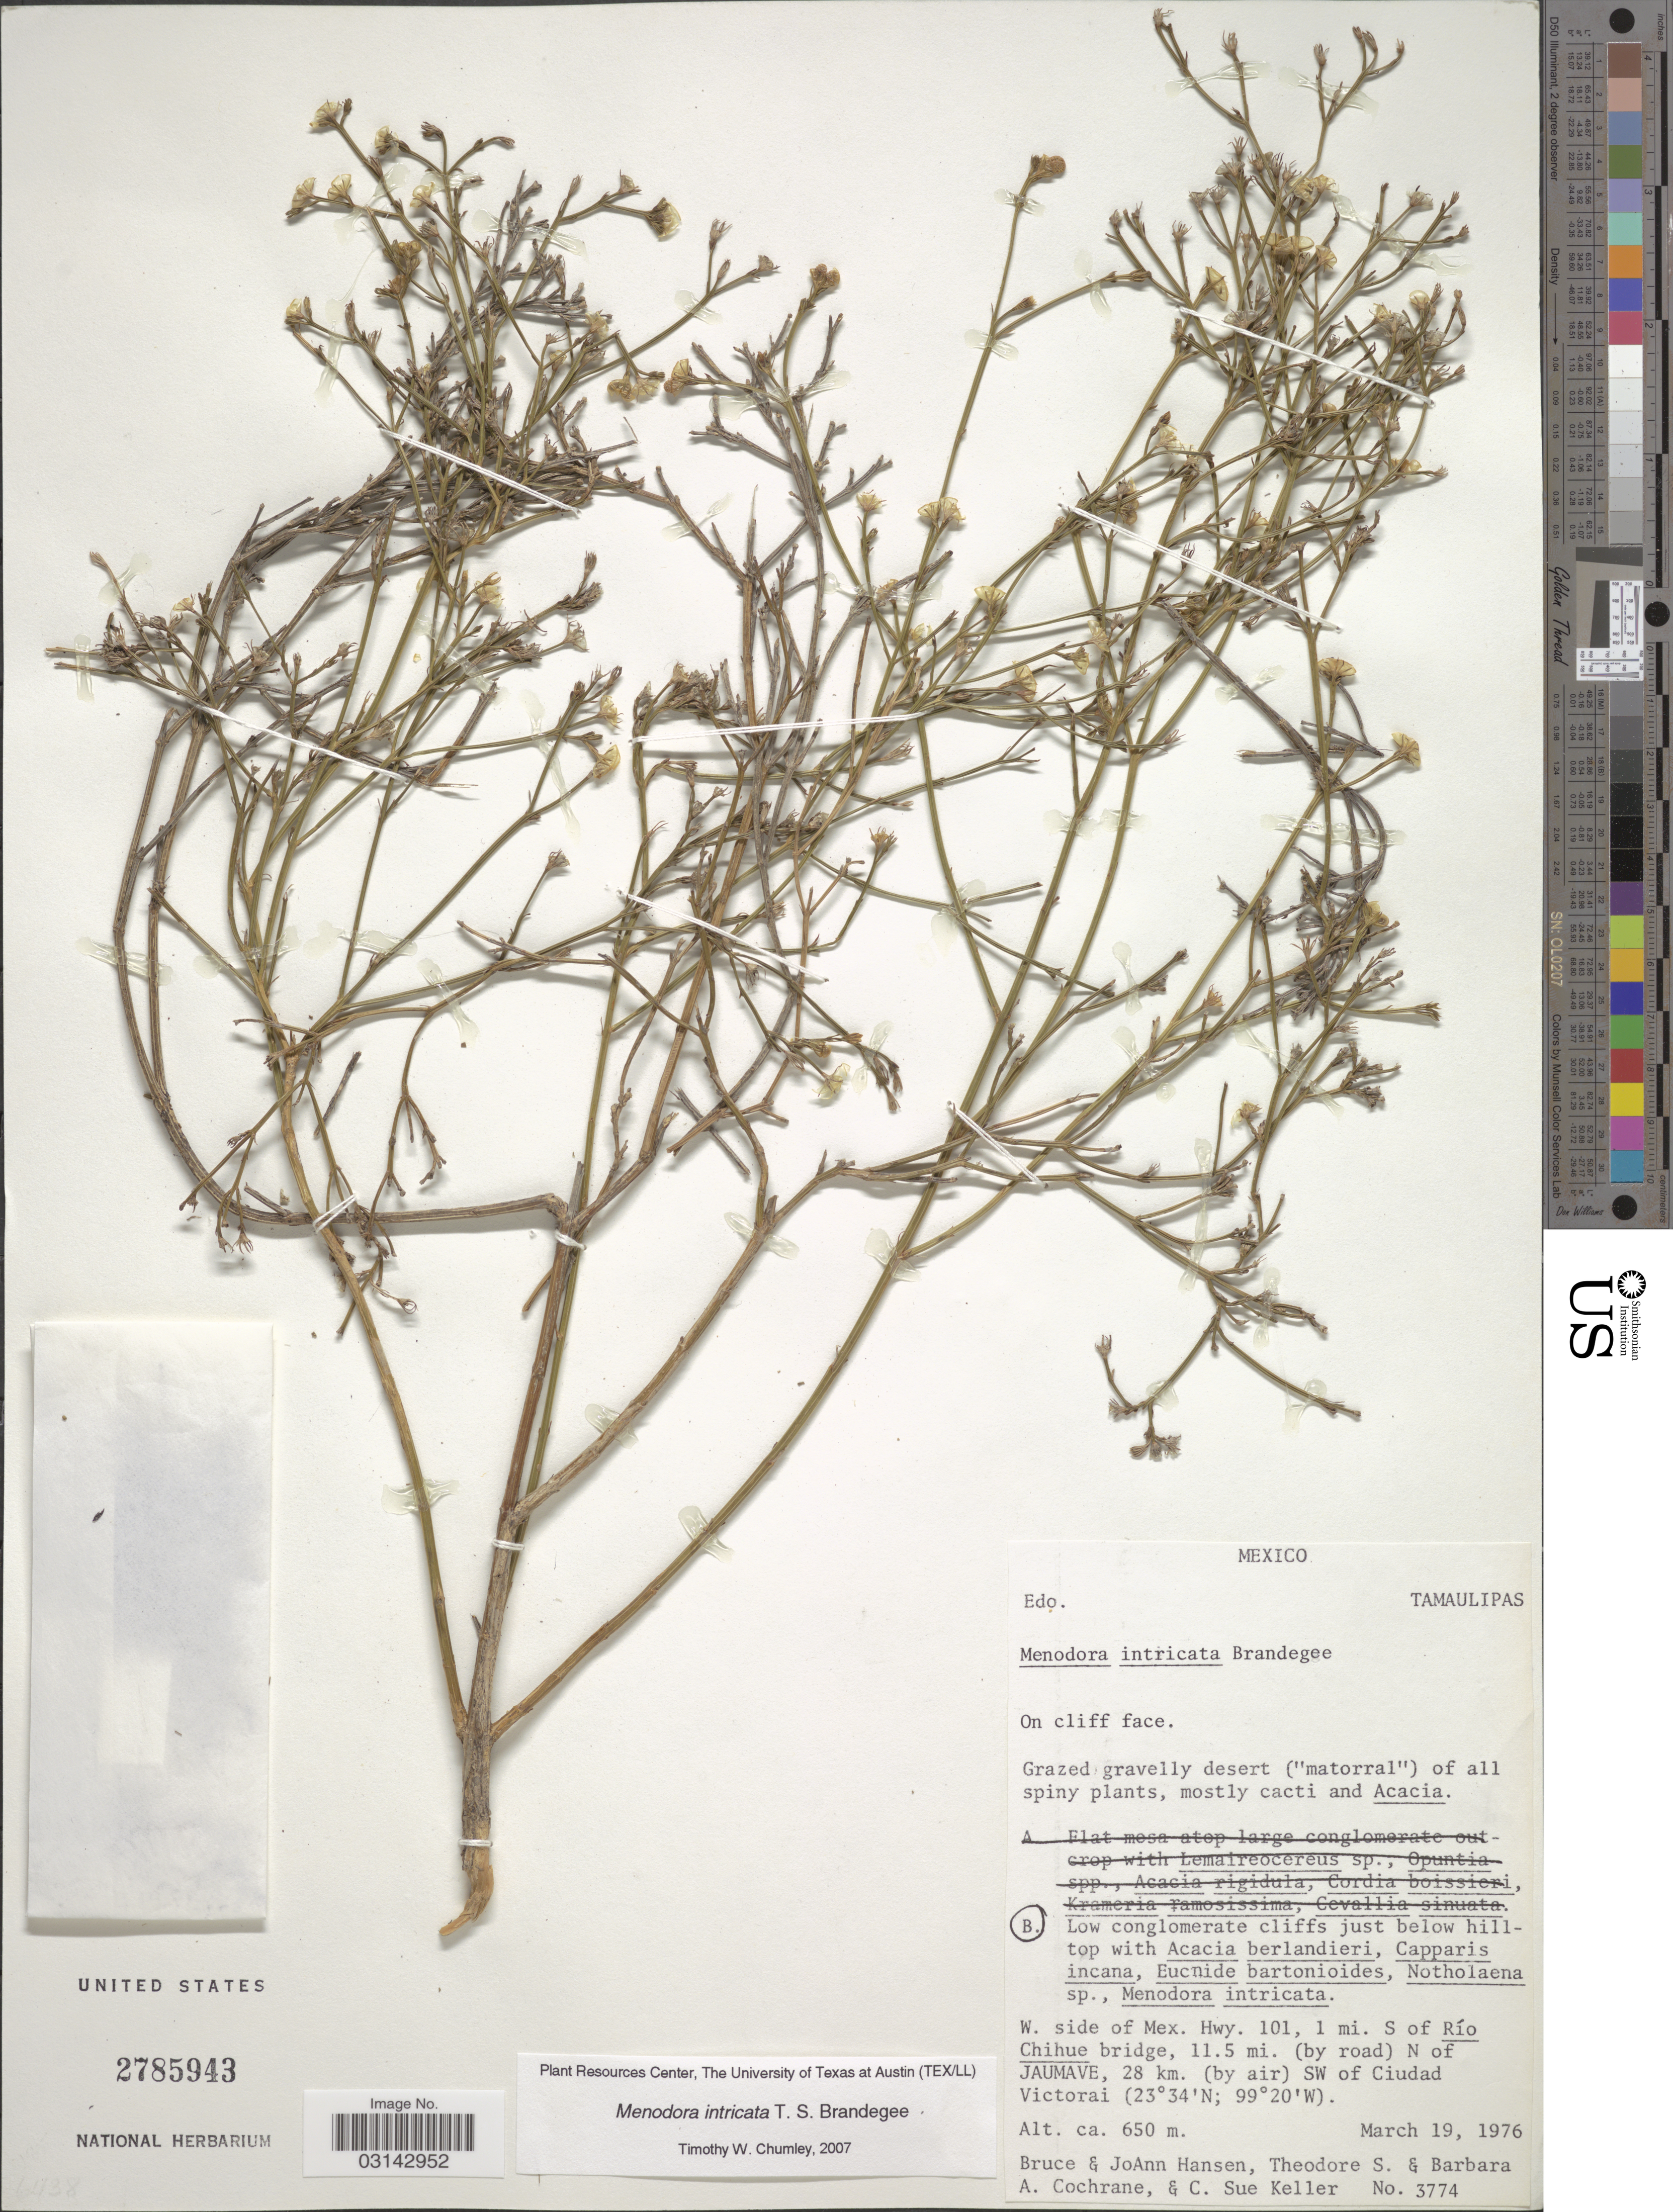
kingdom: Plantae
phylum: Tracheophyta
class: Magnoliopsida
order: Lamiales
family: Oleaceae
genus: Menodora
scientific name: Menodora intricata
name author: Brandegee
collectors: J. Hansen, T. S. Cochrane, B. Cochrane & C. Keller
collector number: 3774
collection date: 1976-03-19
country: Mexico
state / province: Tamaulipas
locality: W. side of Mex. Hwy. 101, 1 mi. S of Río Chihue bridge, 11.5 mi. (by road) N of Jaumave, 28 km. (by air) SW of Ciudad Victorai.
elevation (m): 650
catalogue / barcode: US 2785943